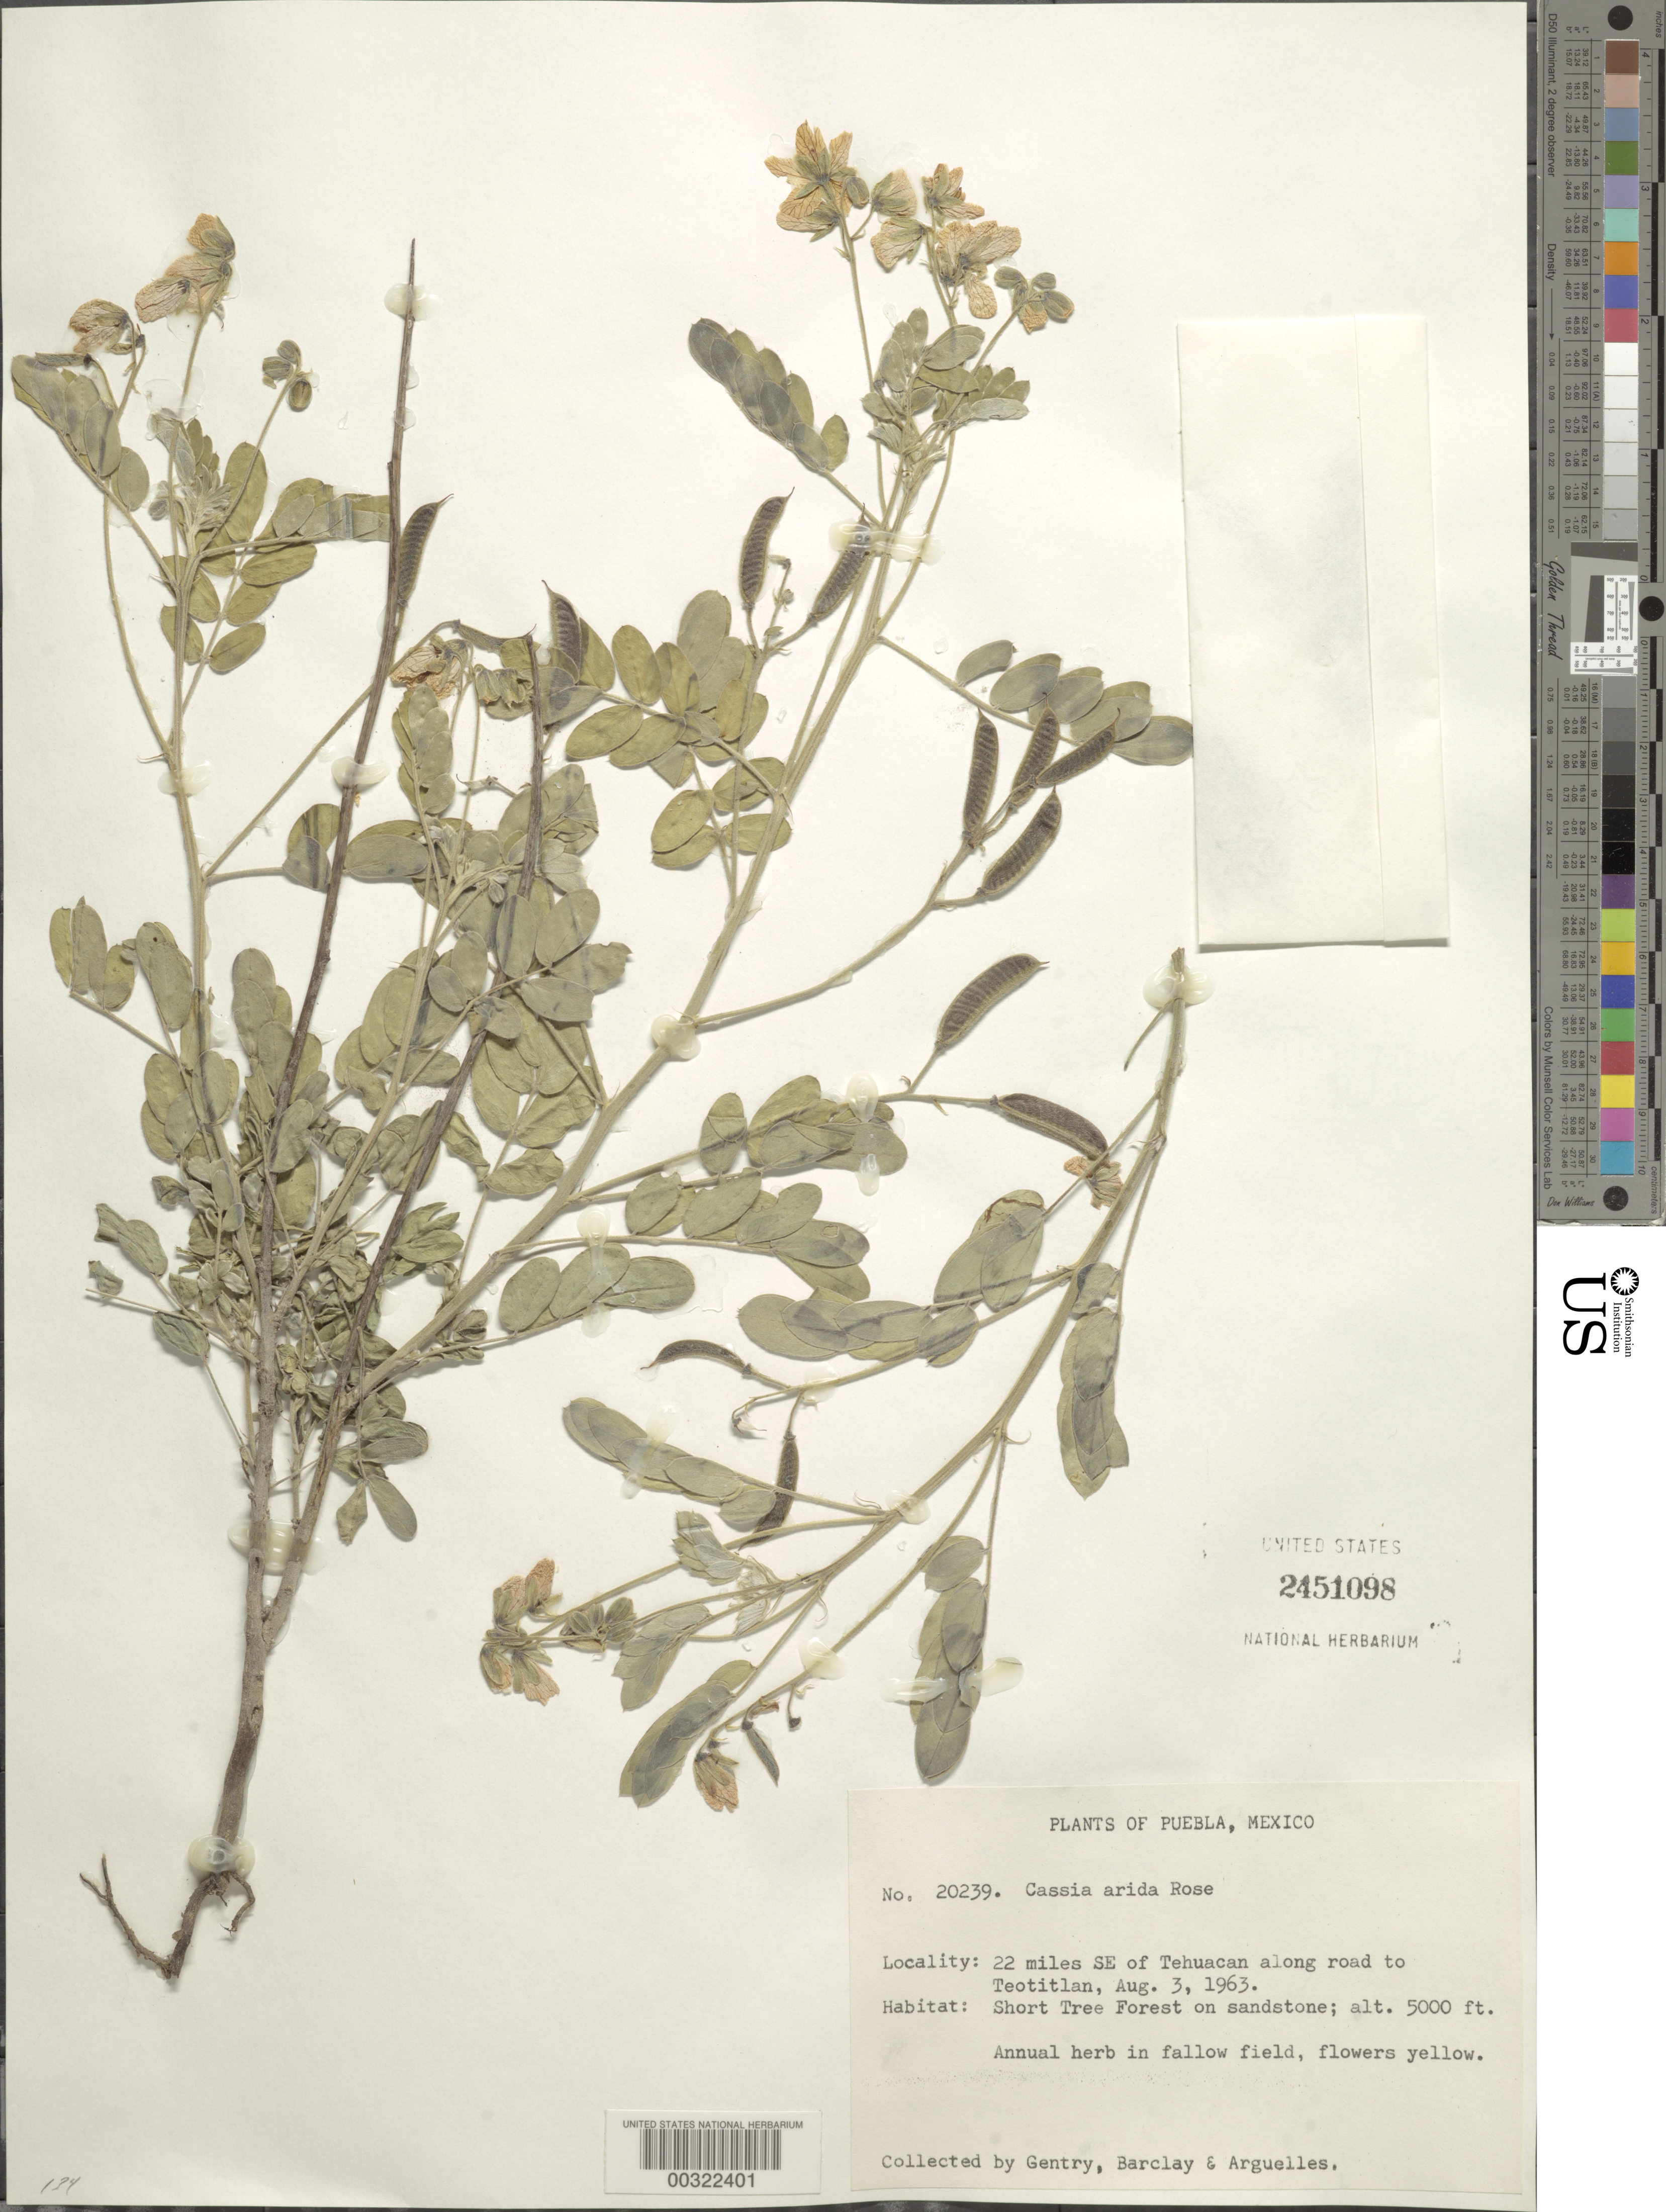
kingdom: Plantae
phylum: Tracheophyta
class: Magnoliopsida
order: Fabales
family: Fabaceae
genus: Senna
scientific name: Senna arida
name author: (Rose) H.S. Irwin & Barneby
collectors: H. S. Gentry, A. S. Barclay & J. Arguelles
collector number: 20239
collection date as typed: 03 Aug 1963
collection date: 1963-08-03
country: Mexico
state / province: Puebla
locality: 22 mi SE of Tehuacan along road to Teotitlan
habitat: Short tree forest on sandstone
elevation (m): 1524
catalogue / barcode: US 2451098